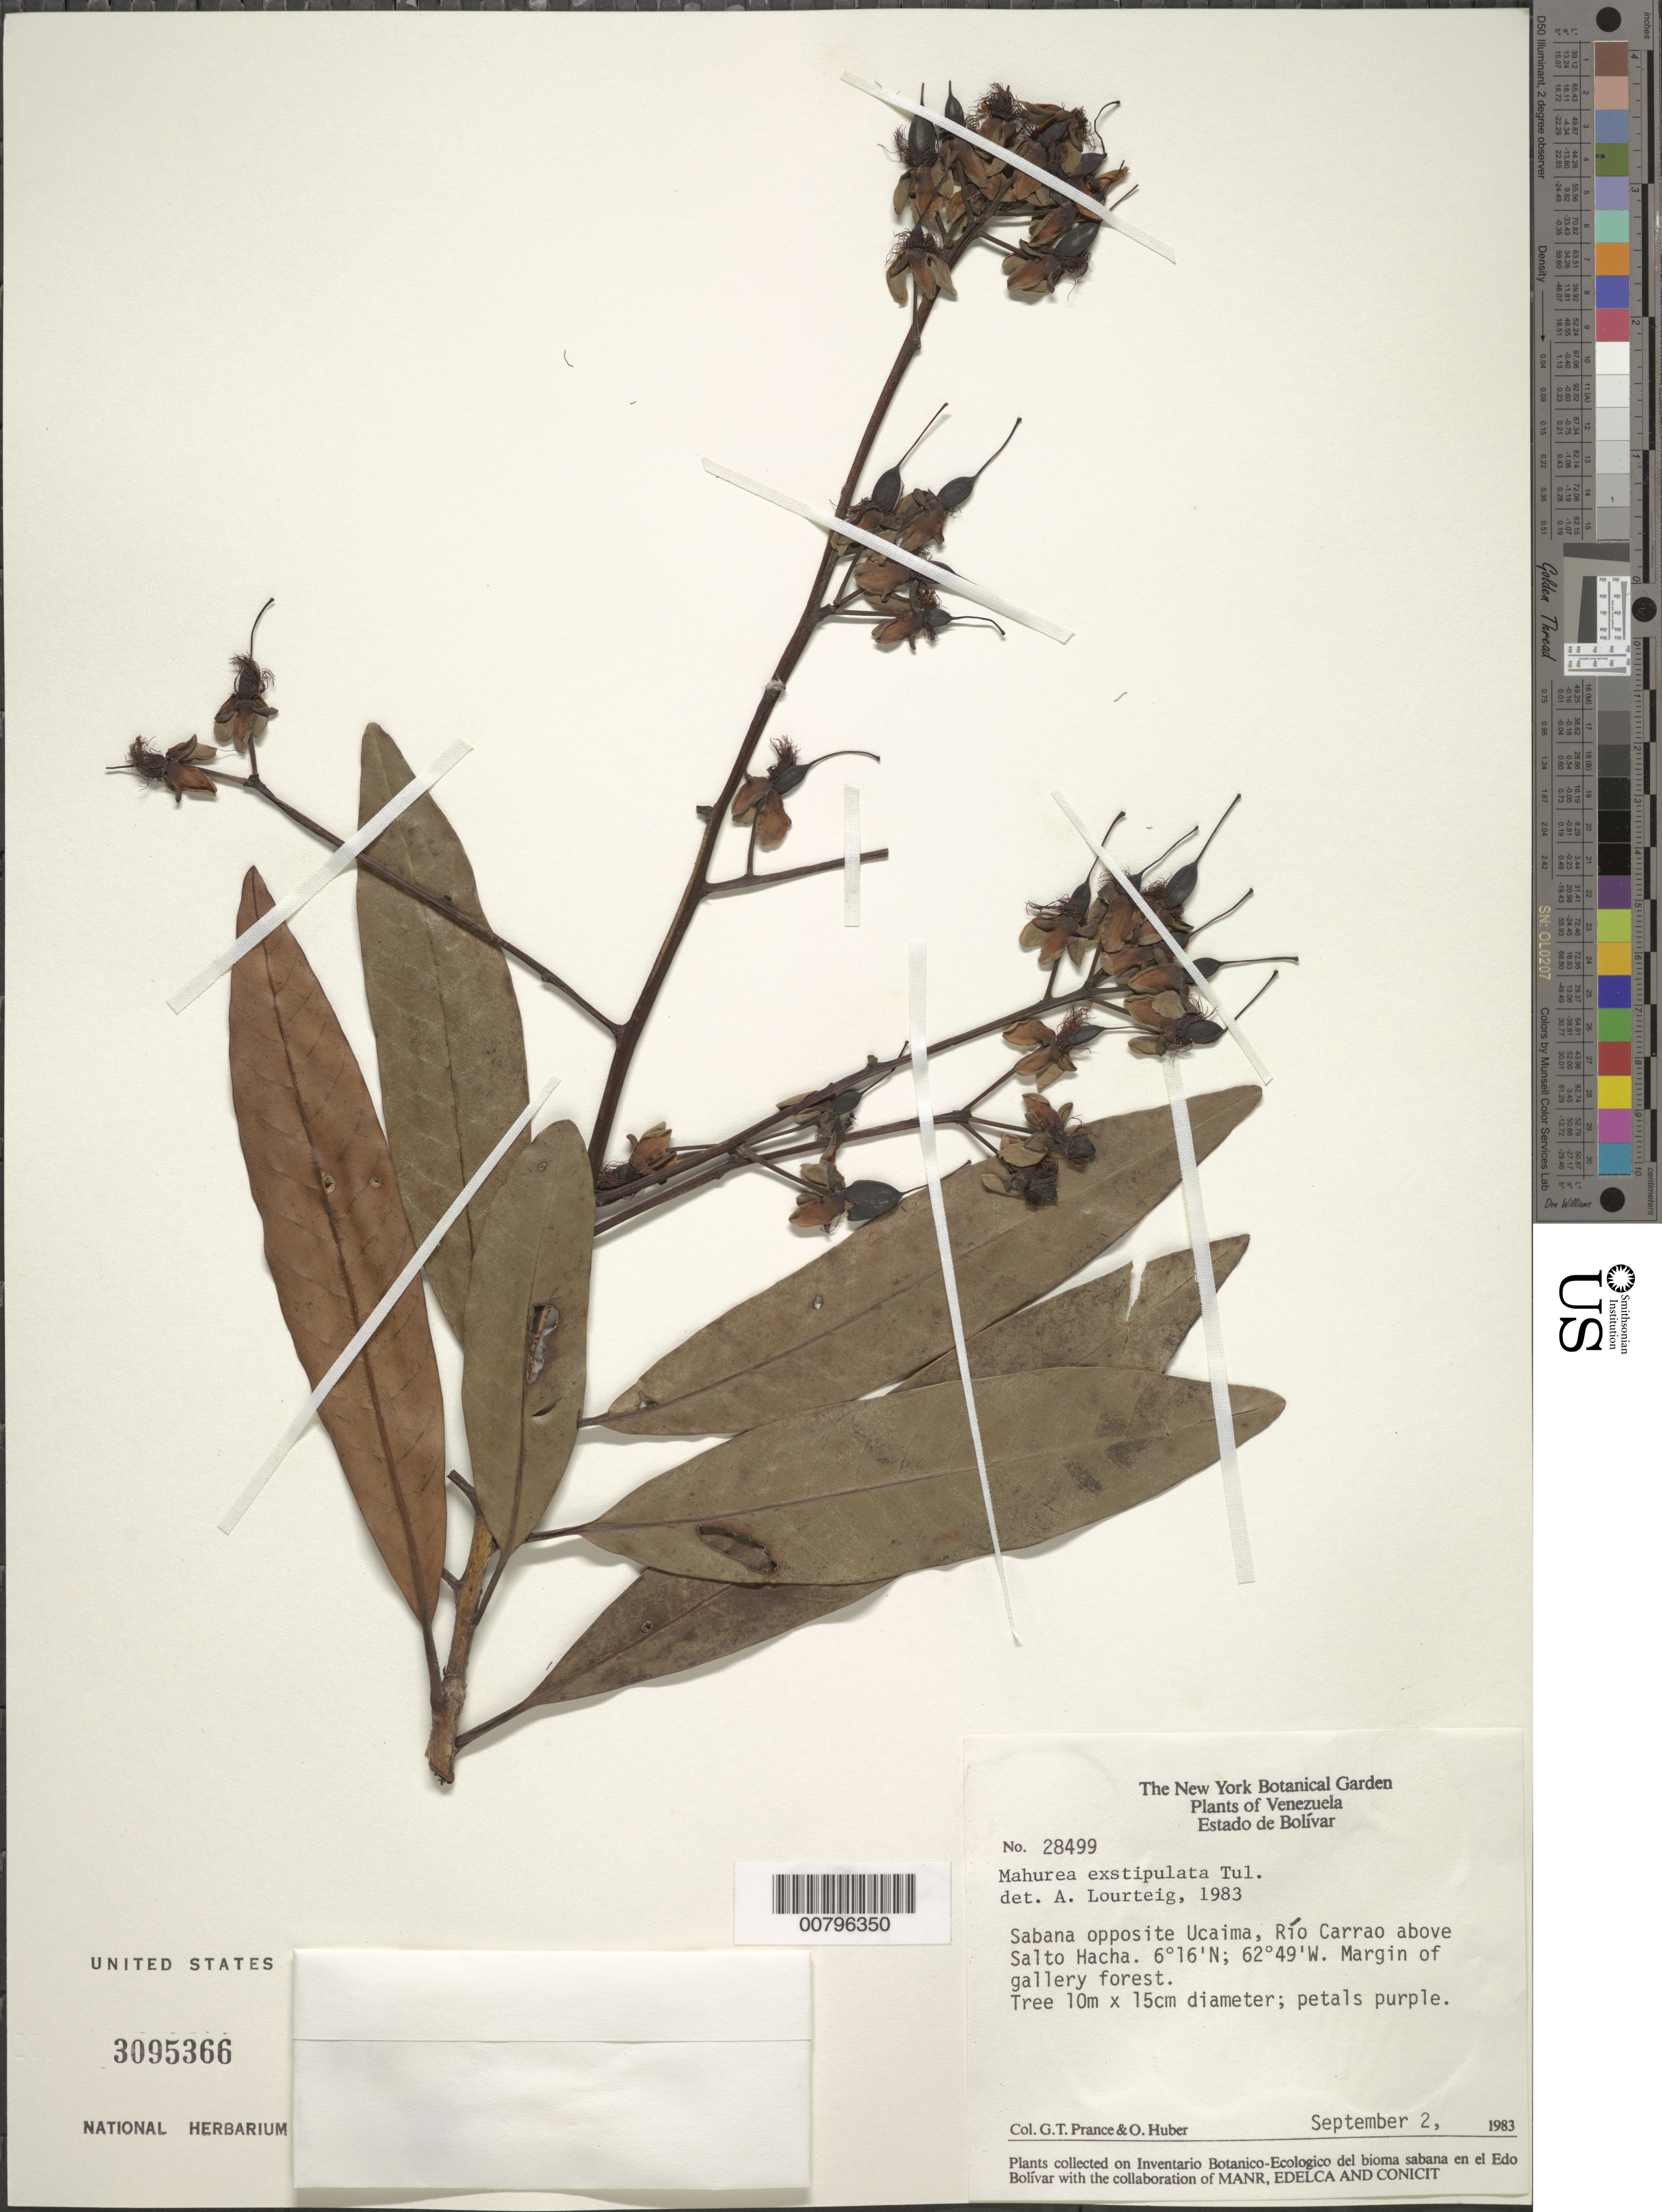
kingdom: Plantae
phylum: Tracheophyta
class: Magnoliopsida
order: Malpighiales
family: Calophyllaceae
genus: Mahurea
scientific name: Mahurea exstipulata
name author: Benth.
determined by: Lourteig, A.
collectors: G. T. Prance & O. Huber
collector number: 28499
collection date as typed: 2-Sep-83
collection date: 1983-09-02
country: Venezuela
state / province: Bolívar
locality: Río Carrao, above Salto Hacha, sabana opposite of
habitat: Margin of gallery forest.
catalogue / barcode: US 3095366